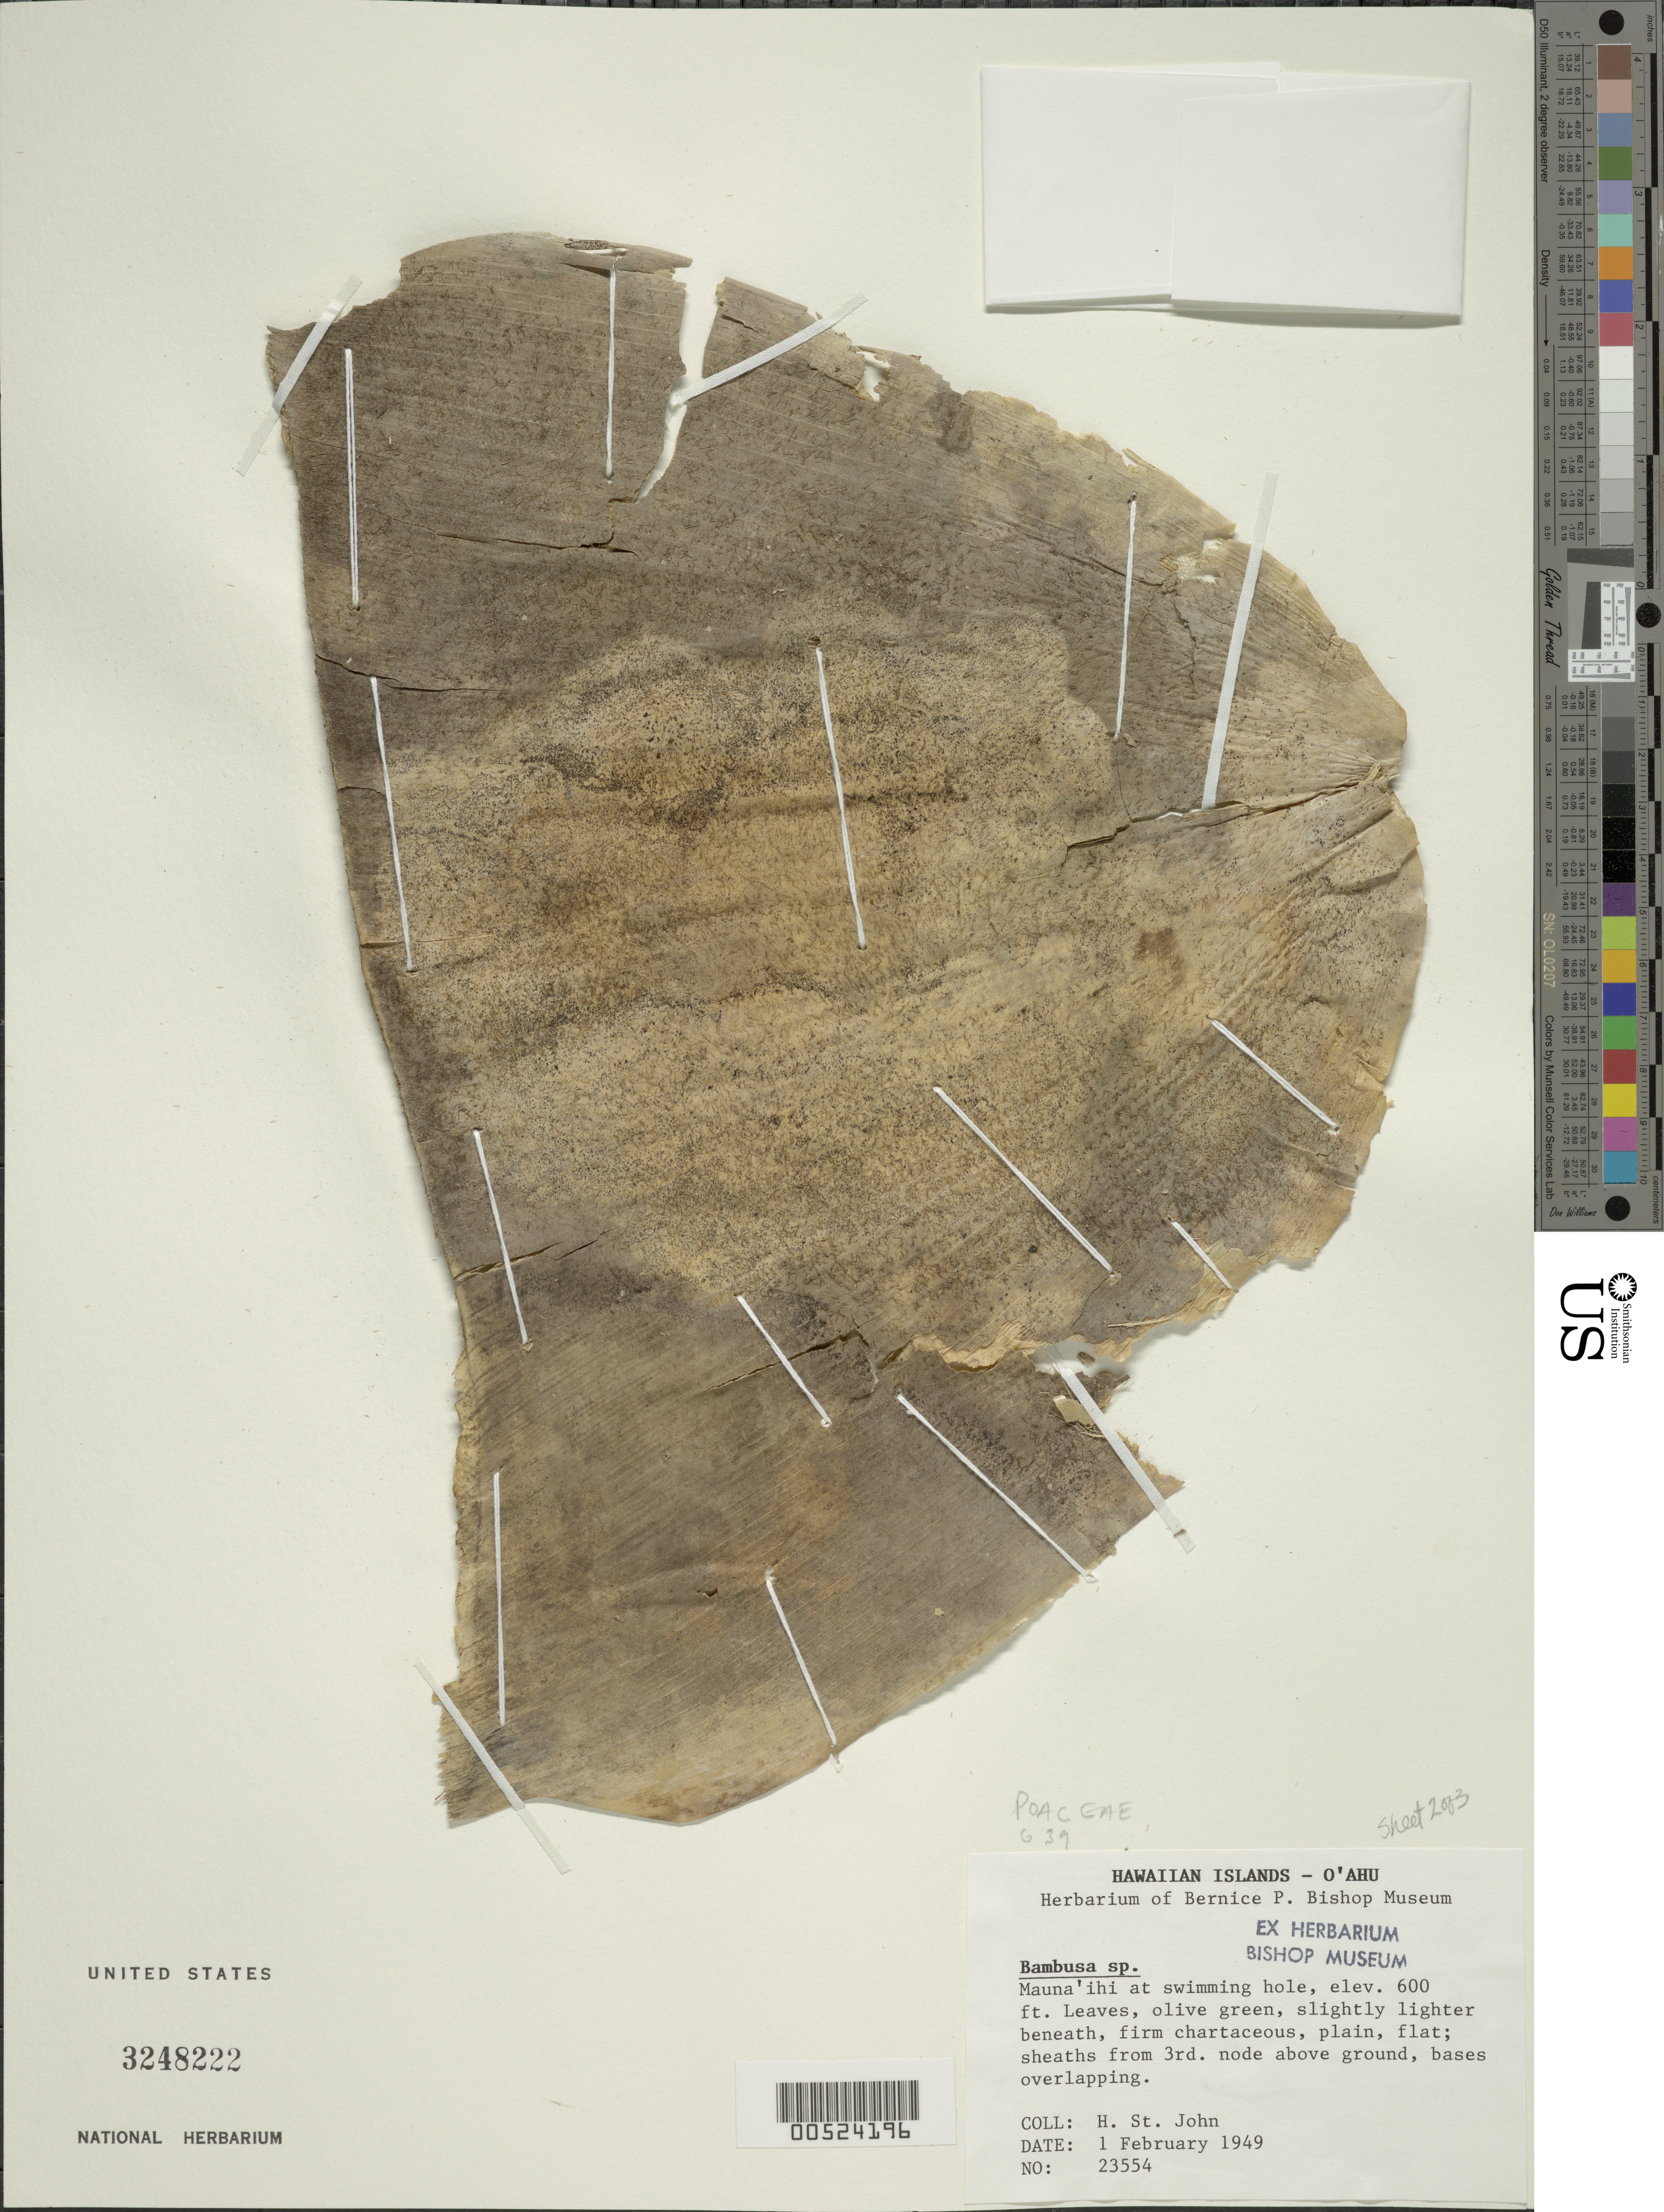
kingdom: Plantae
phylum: Tracheophyta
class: Liliopsida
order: Poales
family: Poaceae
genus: Schizostachyum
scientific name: Schizostachyum glaucifolium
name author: (Rupr.) Munro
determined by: Staples, G. W.; Herbst, D. R.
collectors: H. St. John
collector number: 23554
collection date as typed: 1 Feb 1949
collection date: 1949-02-01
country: United States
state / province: Hawaii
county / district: Honolulu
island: Oahu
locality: Mauna'ihi at swimming hole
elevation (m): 183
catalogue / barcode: US 3248222